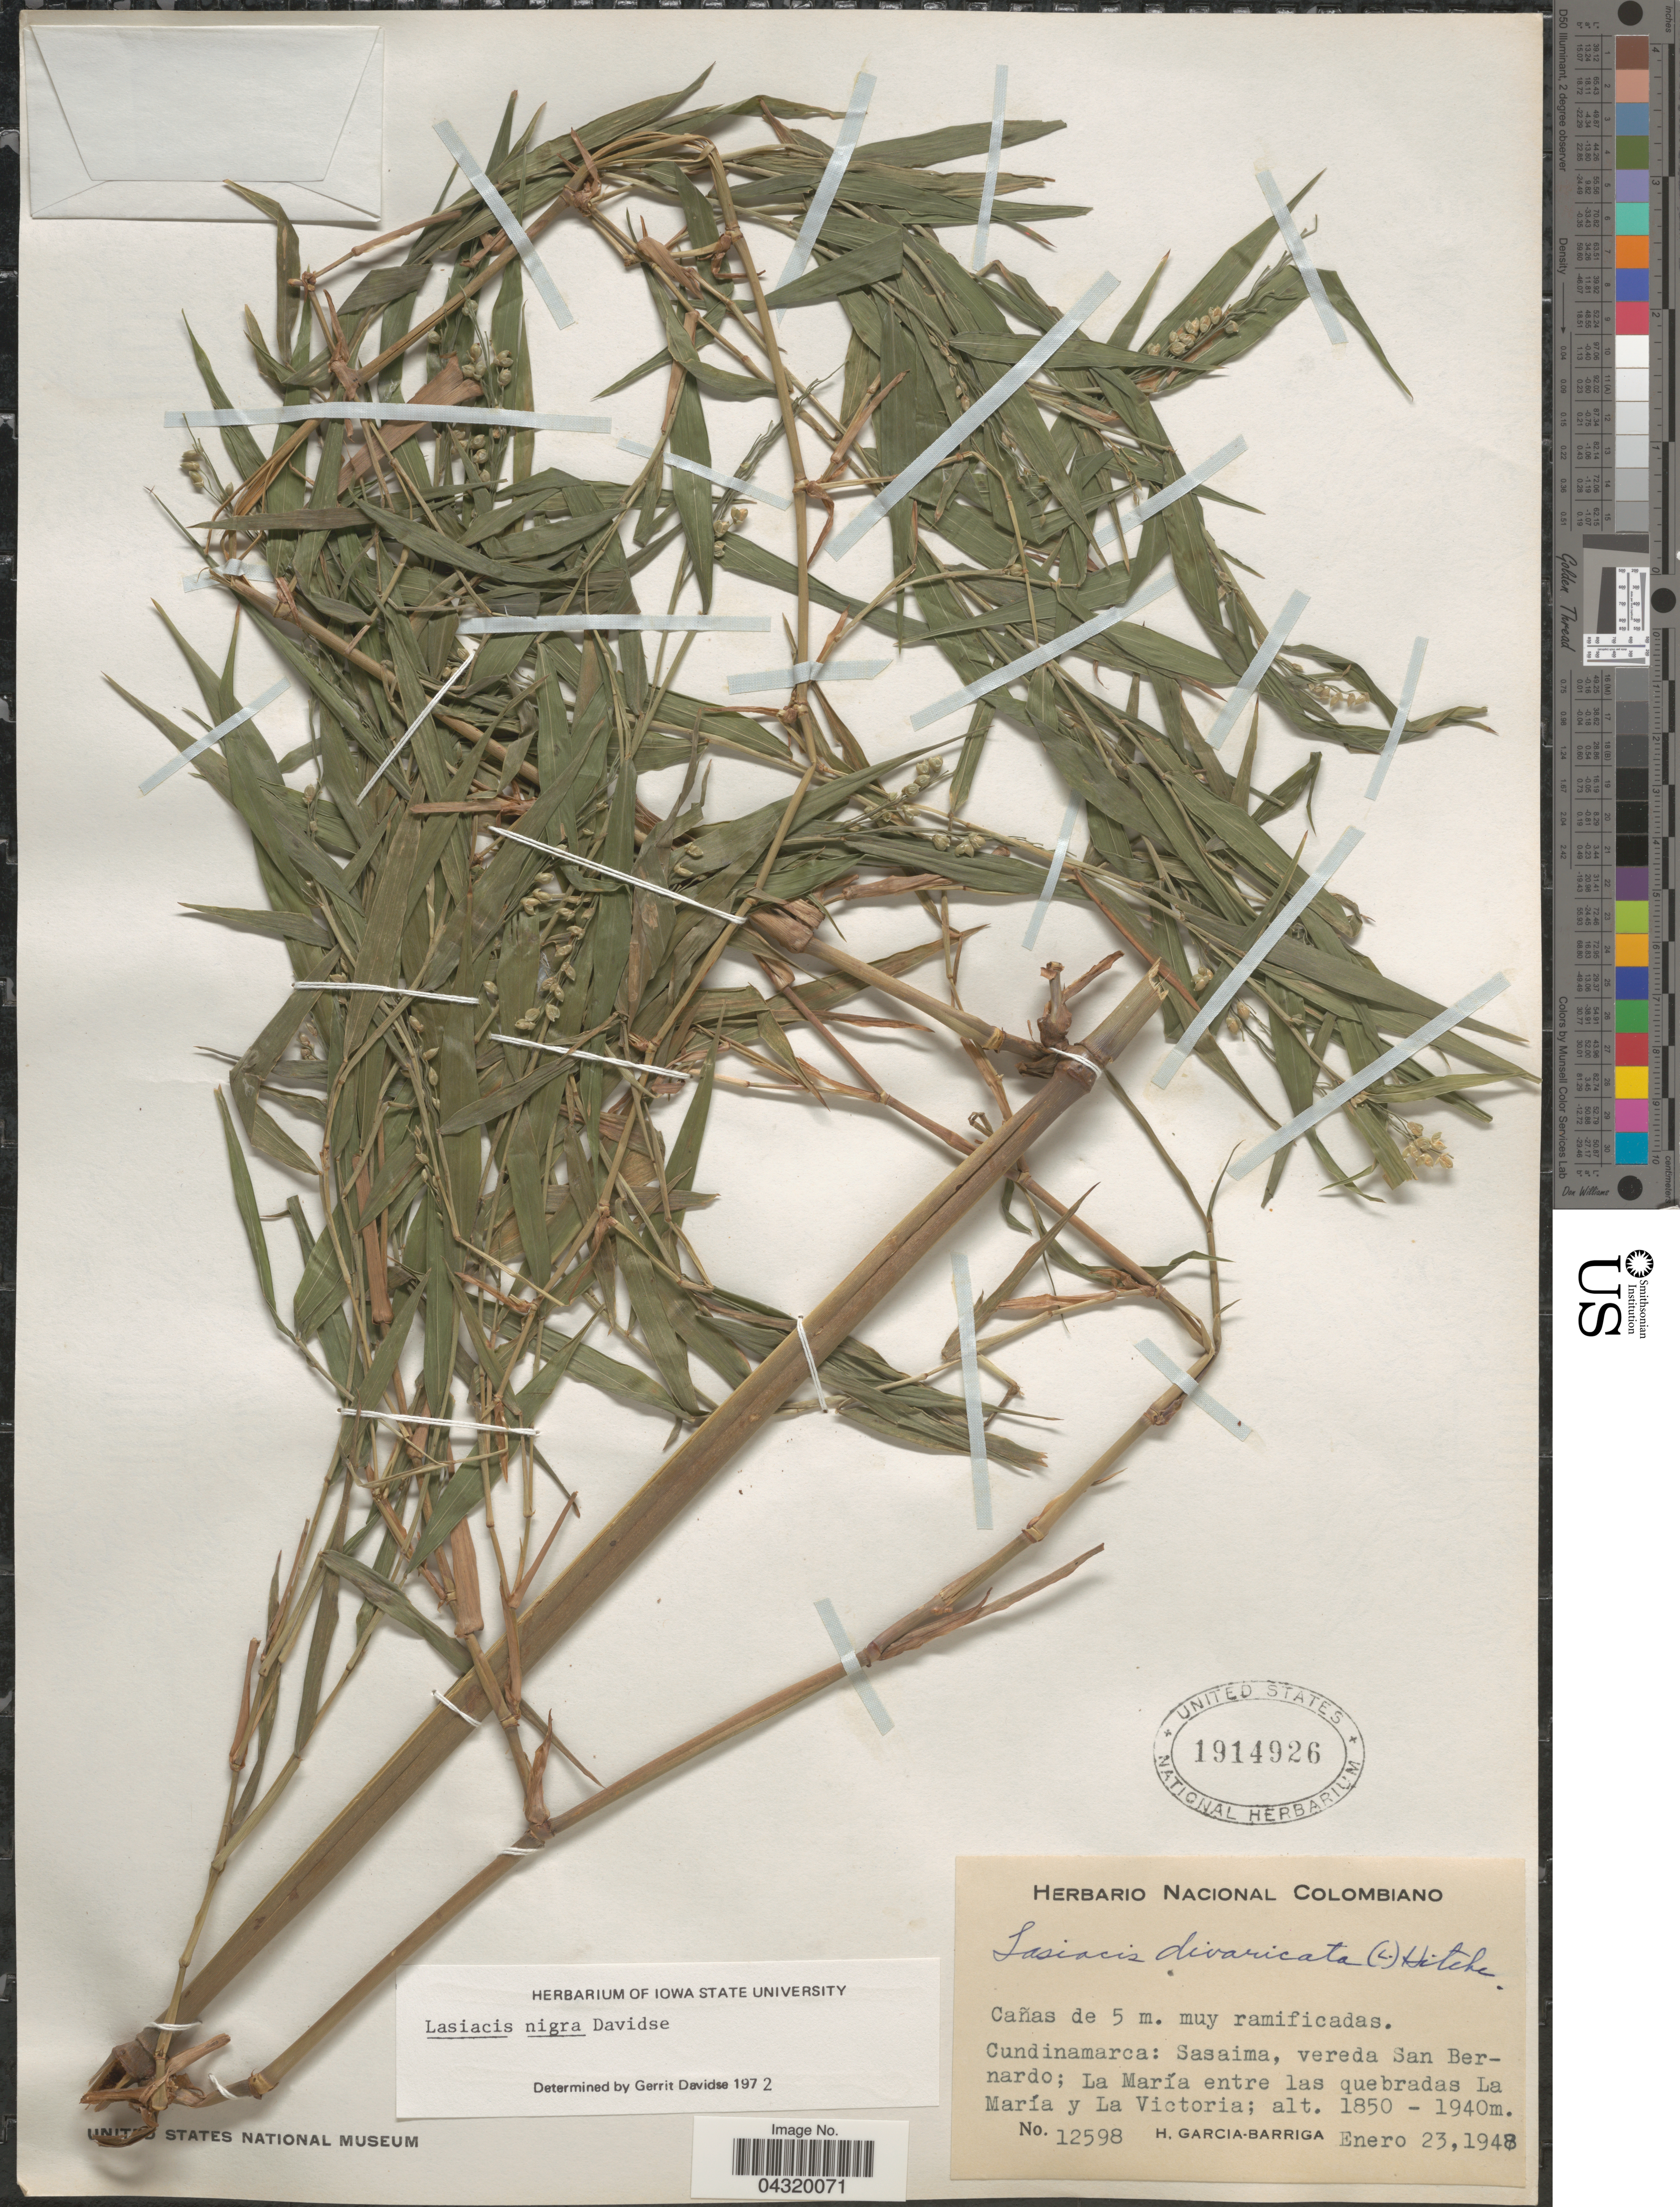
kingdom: Plantae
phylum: Tracheophyta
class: Liliopsida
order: Poales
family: Poaceae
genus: Lasiacis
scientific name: Lasiacis nigra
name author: Davidse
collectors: H. García Barriga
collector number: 12598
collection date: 1948-01-23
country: Colombia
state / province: Cundinamarca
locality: Sasaima, vereda San Bernardo; La María entre las quebradas La María y La Victoria.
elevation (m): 1850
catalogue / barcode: US 1914926